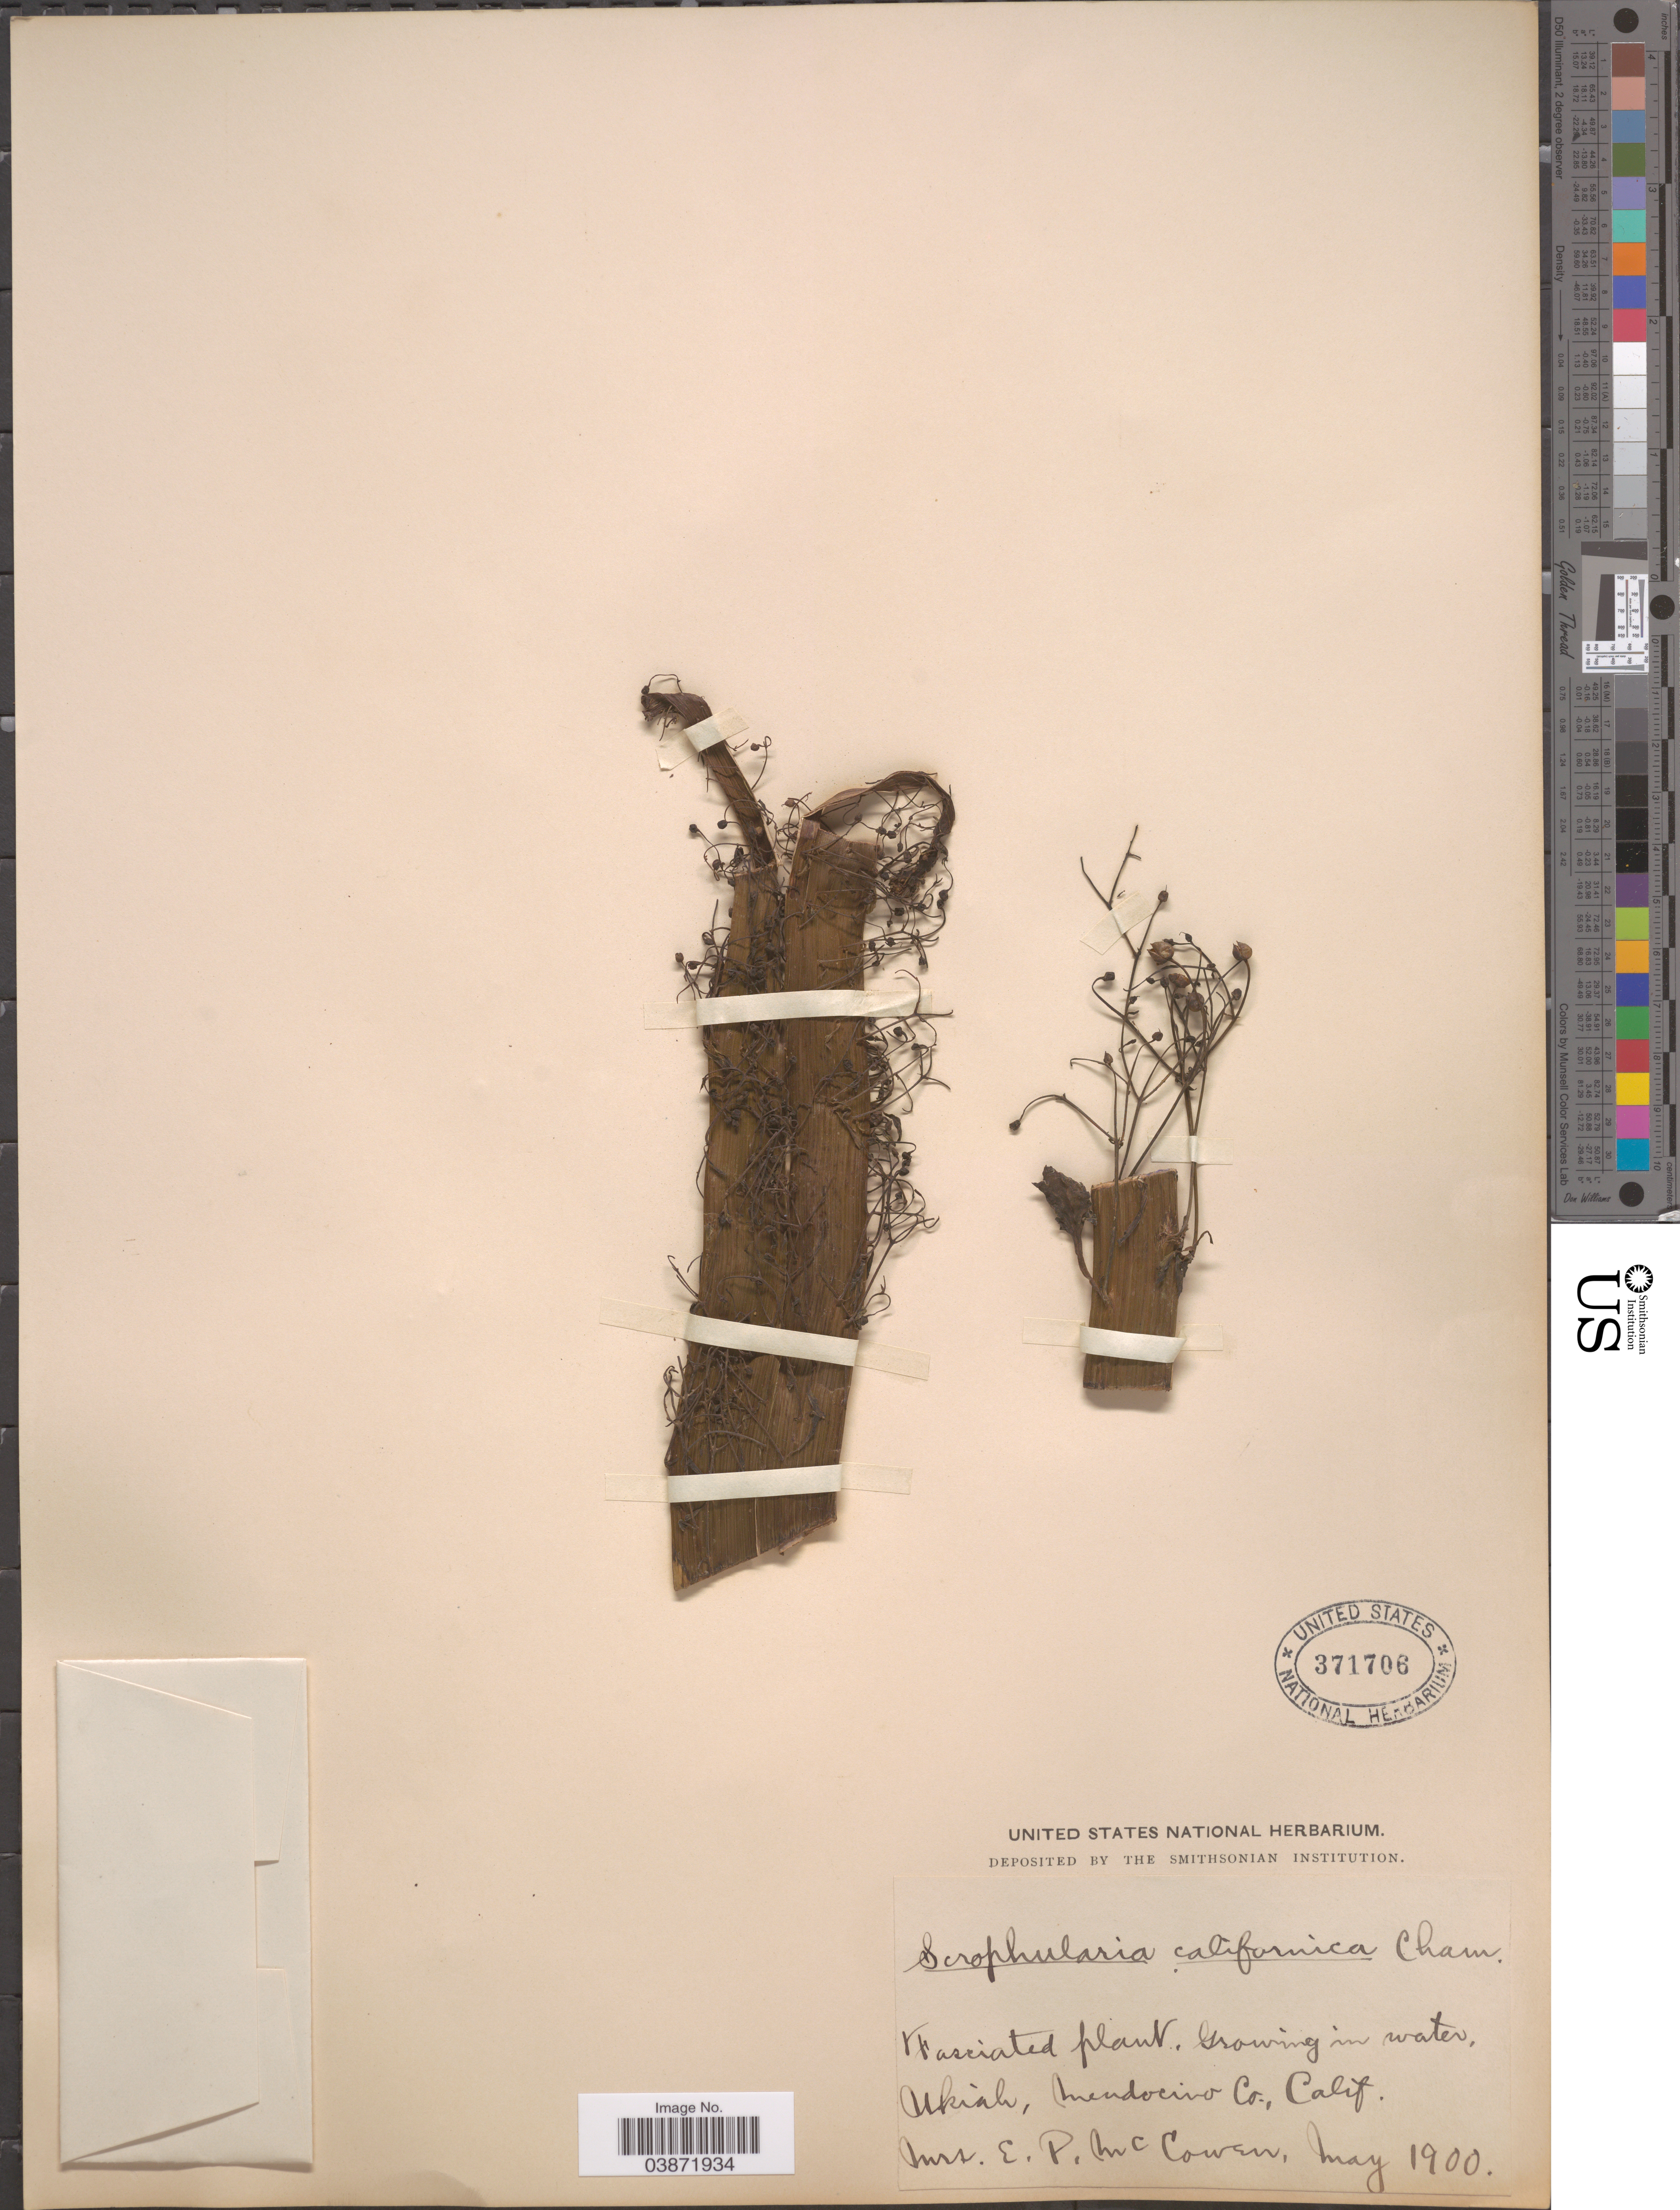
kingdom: Plantae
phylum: Tracheophyta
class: Magnoliopsida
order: Lamiales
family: Scrophulariaceae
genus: Scrophularia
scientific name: Scrophularia californica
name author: Cham. & Schltdl.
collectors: M. McCowen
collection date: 1900-05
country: United States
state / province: California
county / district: Mendocino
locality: Ukiah, Mendocino Co.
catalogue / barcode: US 371706